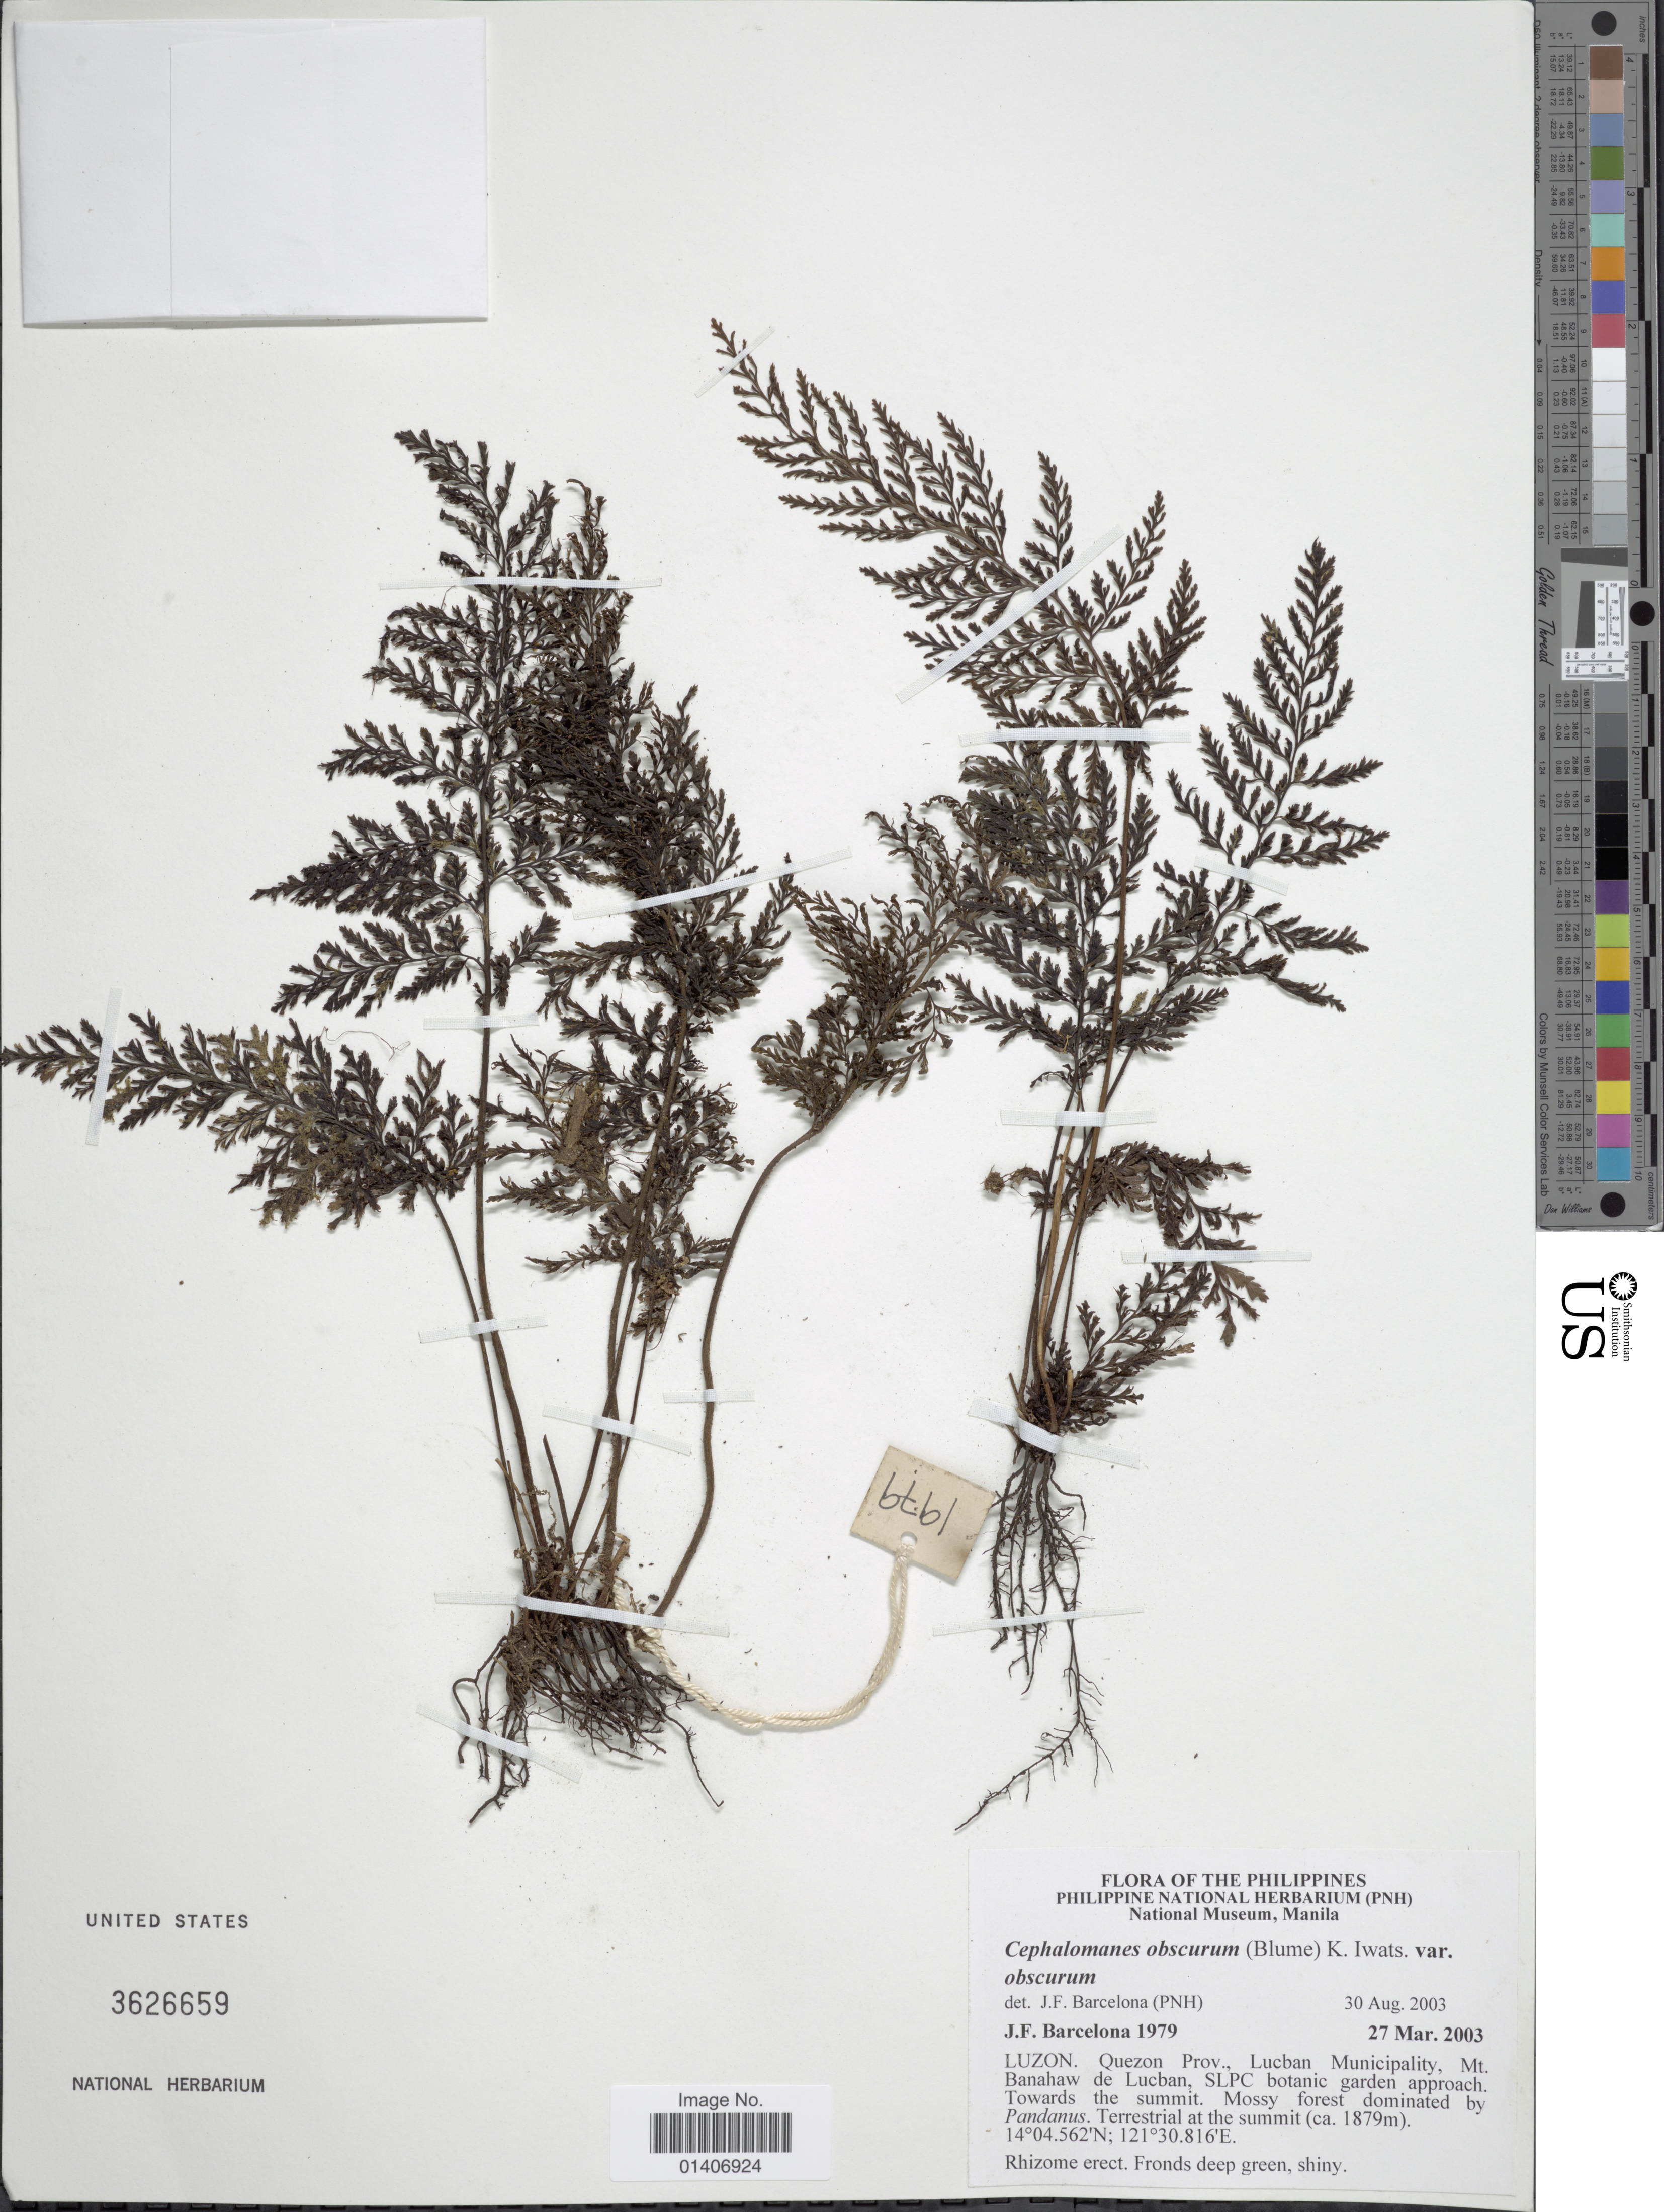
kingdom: Plantae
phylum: Tracheophyta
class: Polypodiopsida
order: Hymenophyllales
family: Hymenophyllaceae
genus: Abrodictyum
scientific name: Abrodictyum obscurum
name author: (Blume) Ebihara & K. Iwats.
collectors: J. F. Barcelona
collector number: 1979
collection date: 2003-03-27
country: Philippines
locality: Luzon, Quezon Prov., Lucban Municipality, Mt. Banahaw de Lucban, SLPC botanic garden approach, towards de summit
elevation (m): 1879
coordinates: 14 04.562 N, 121 30.816 E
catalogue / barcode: US 3626659